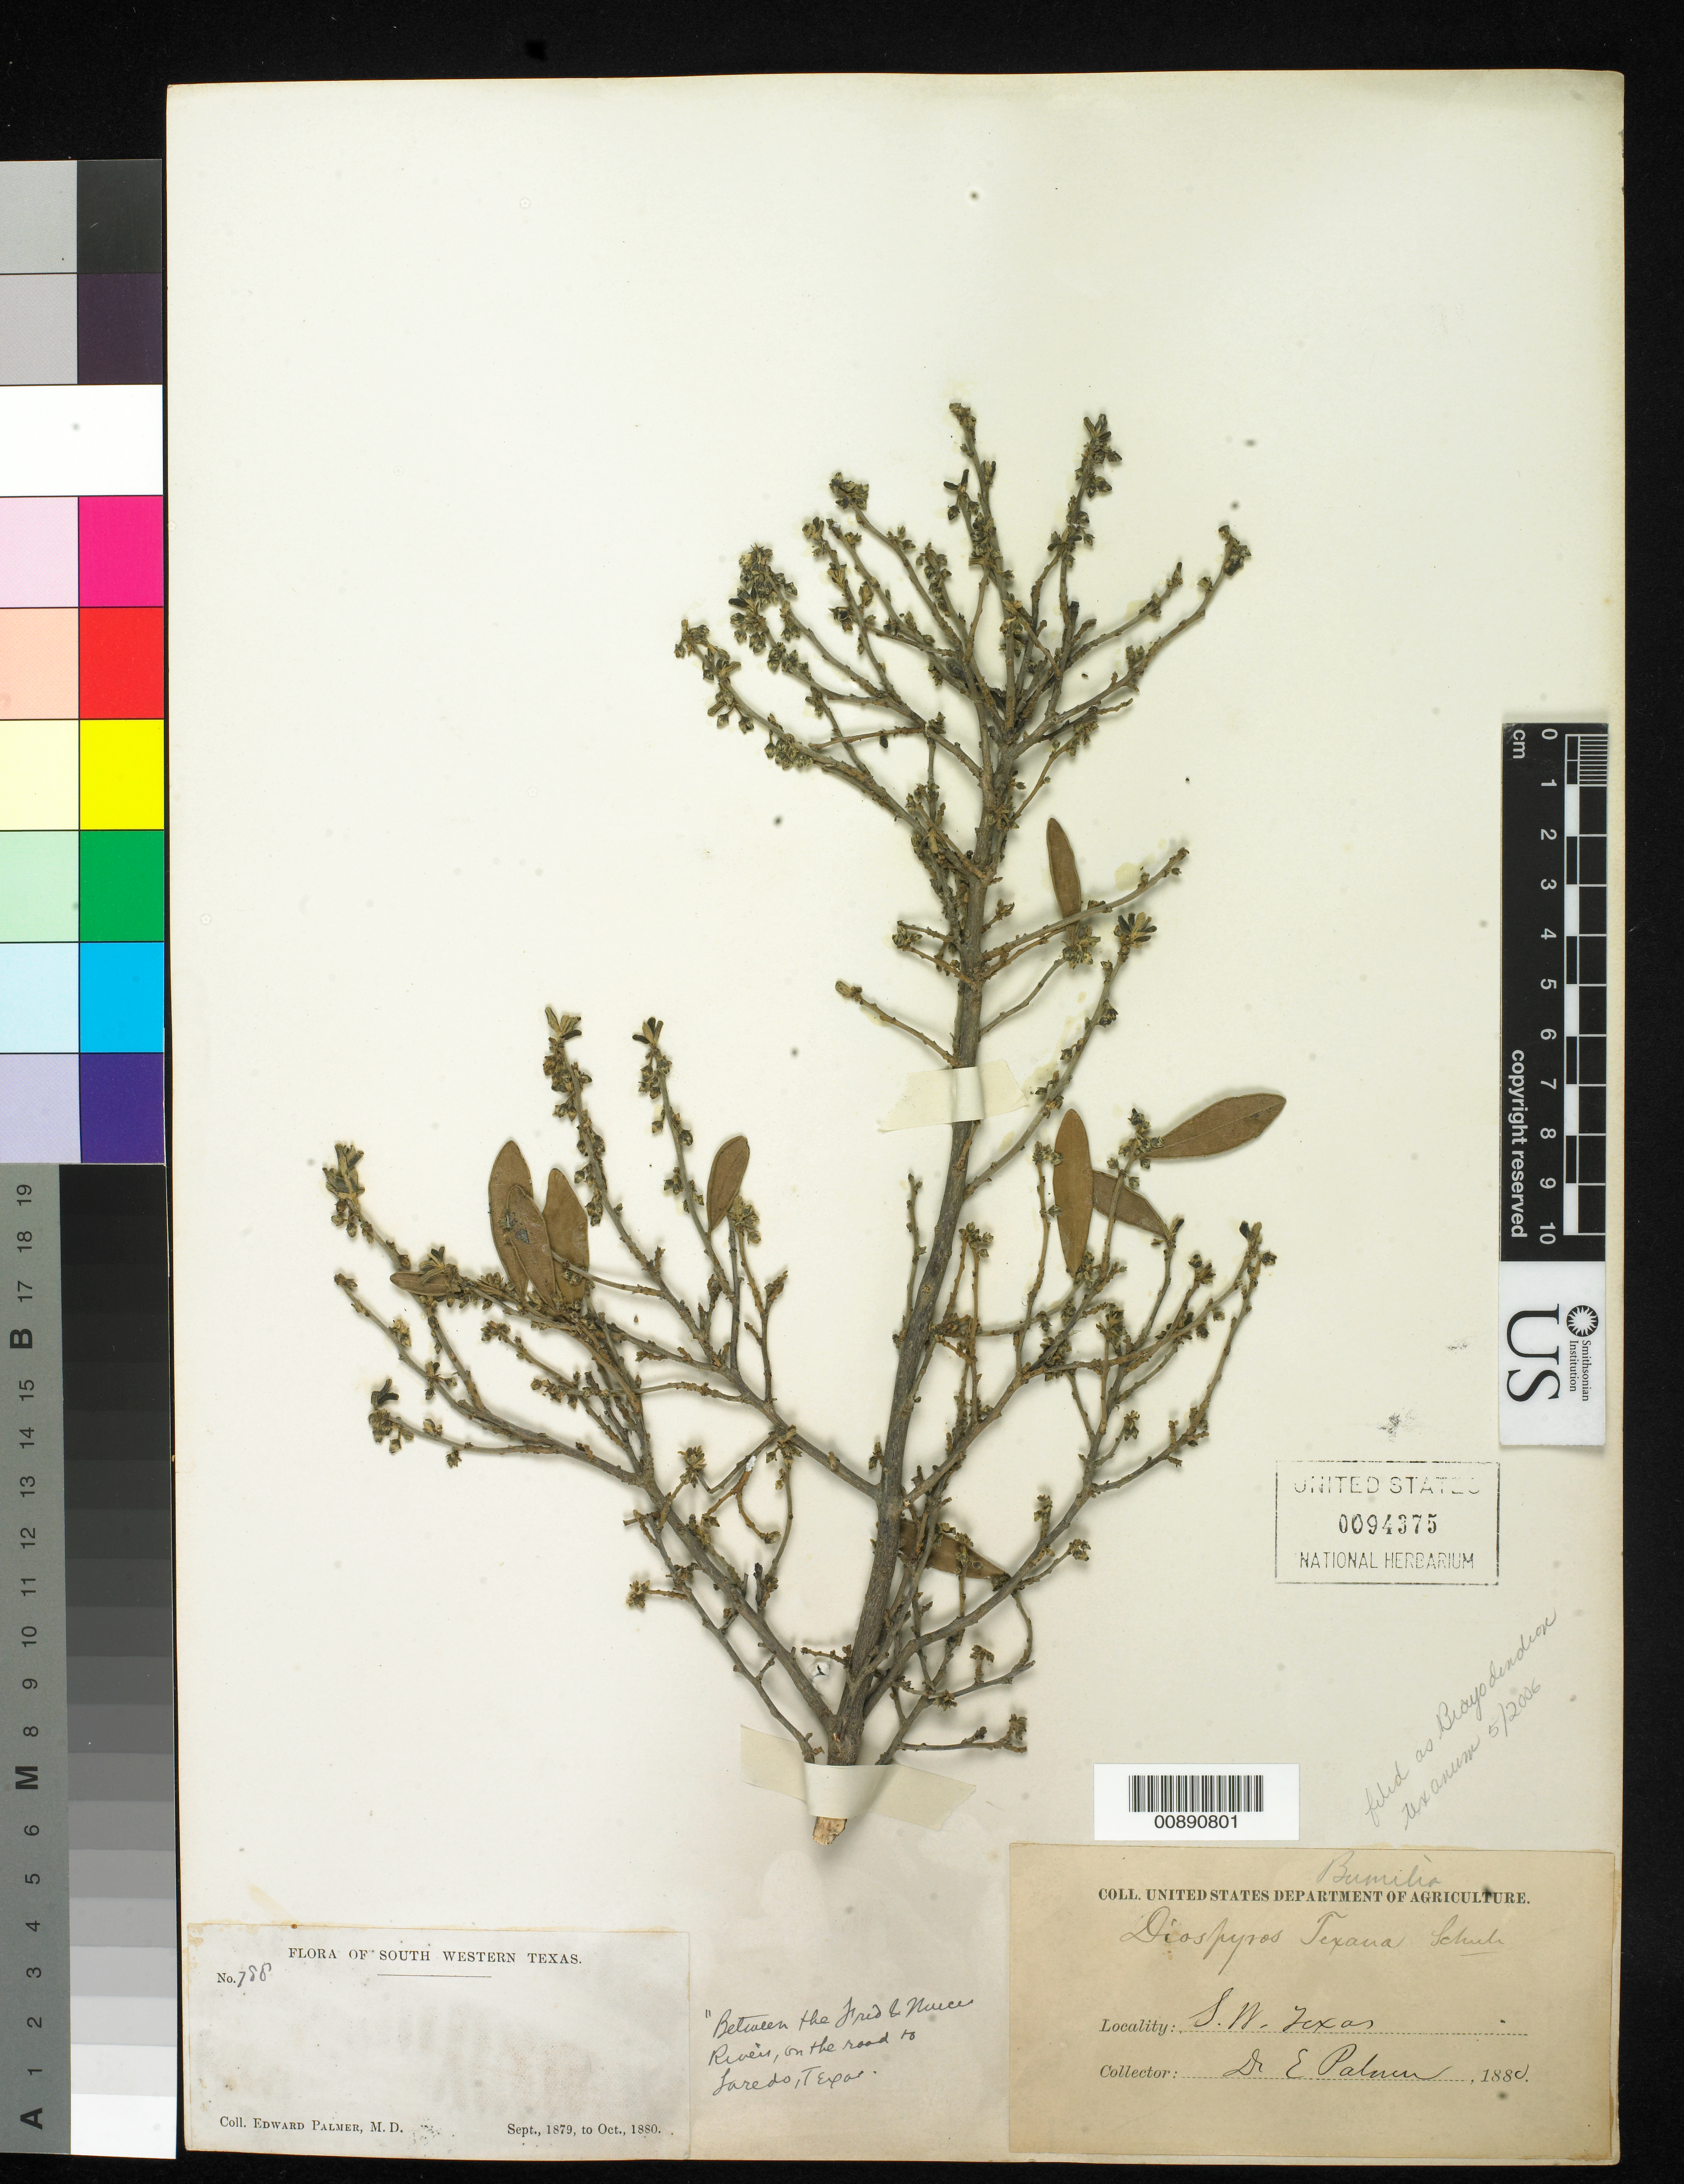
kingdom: Plantae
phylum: Tracheophyta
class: Magnoliopsida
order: Ericales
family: Ebenaceae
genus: Diospyros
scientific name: Diospyros texana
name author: Scheele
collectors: E. Palmer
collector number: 788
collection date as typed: Sep 1879 to -- Oct 1880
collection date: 1879-09/1880-10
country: United States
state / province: Texas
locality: Between the Frio and Nueces Rivers, on the road to Laredo, Texas.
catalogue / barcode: US 94375